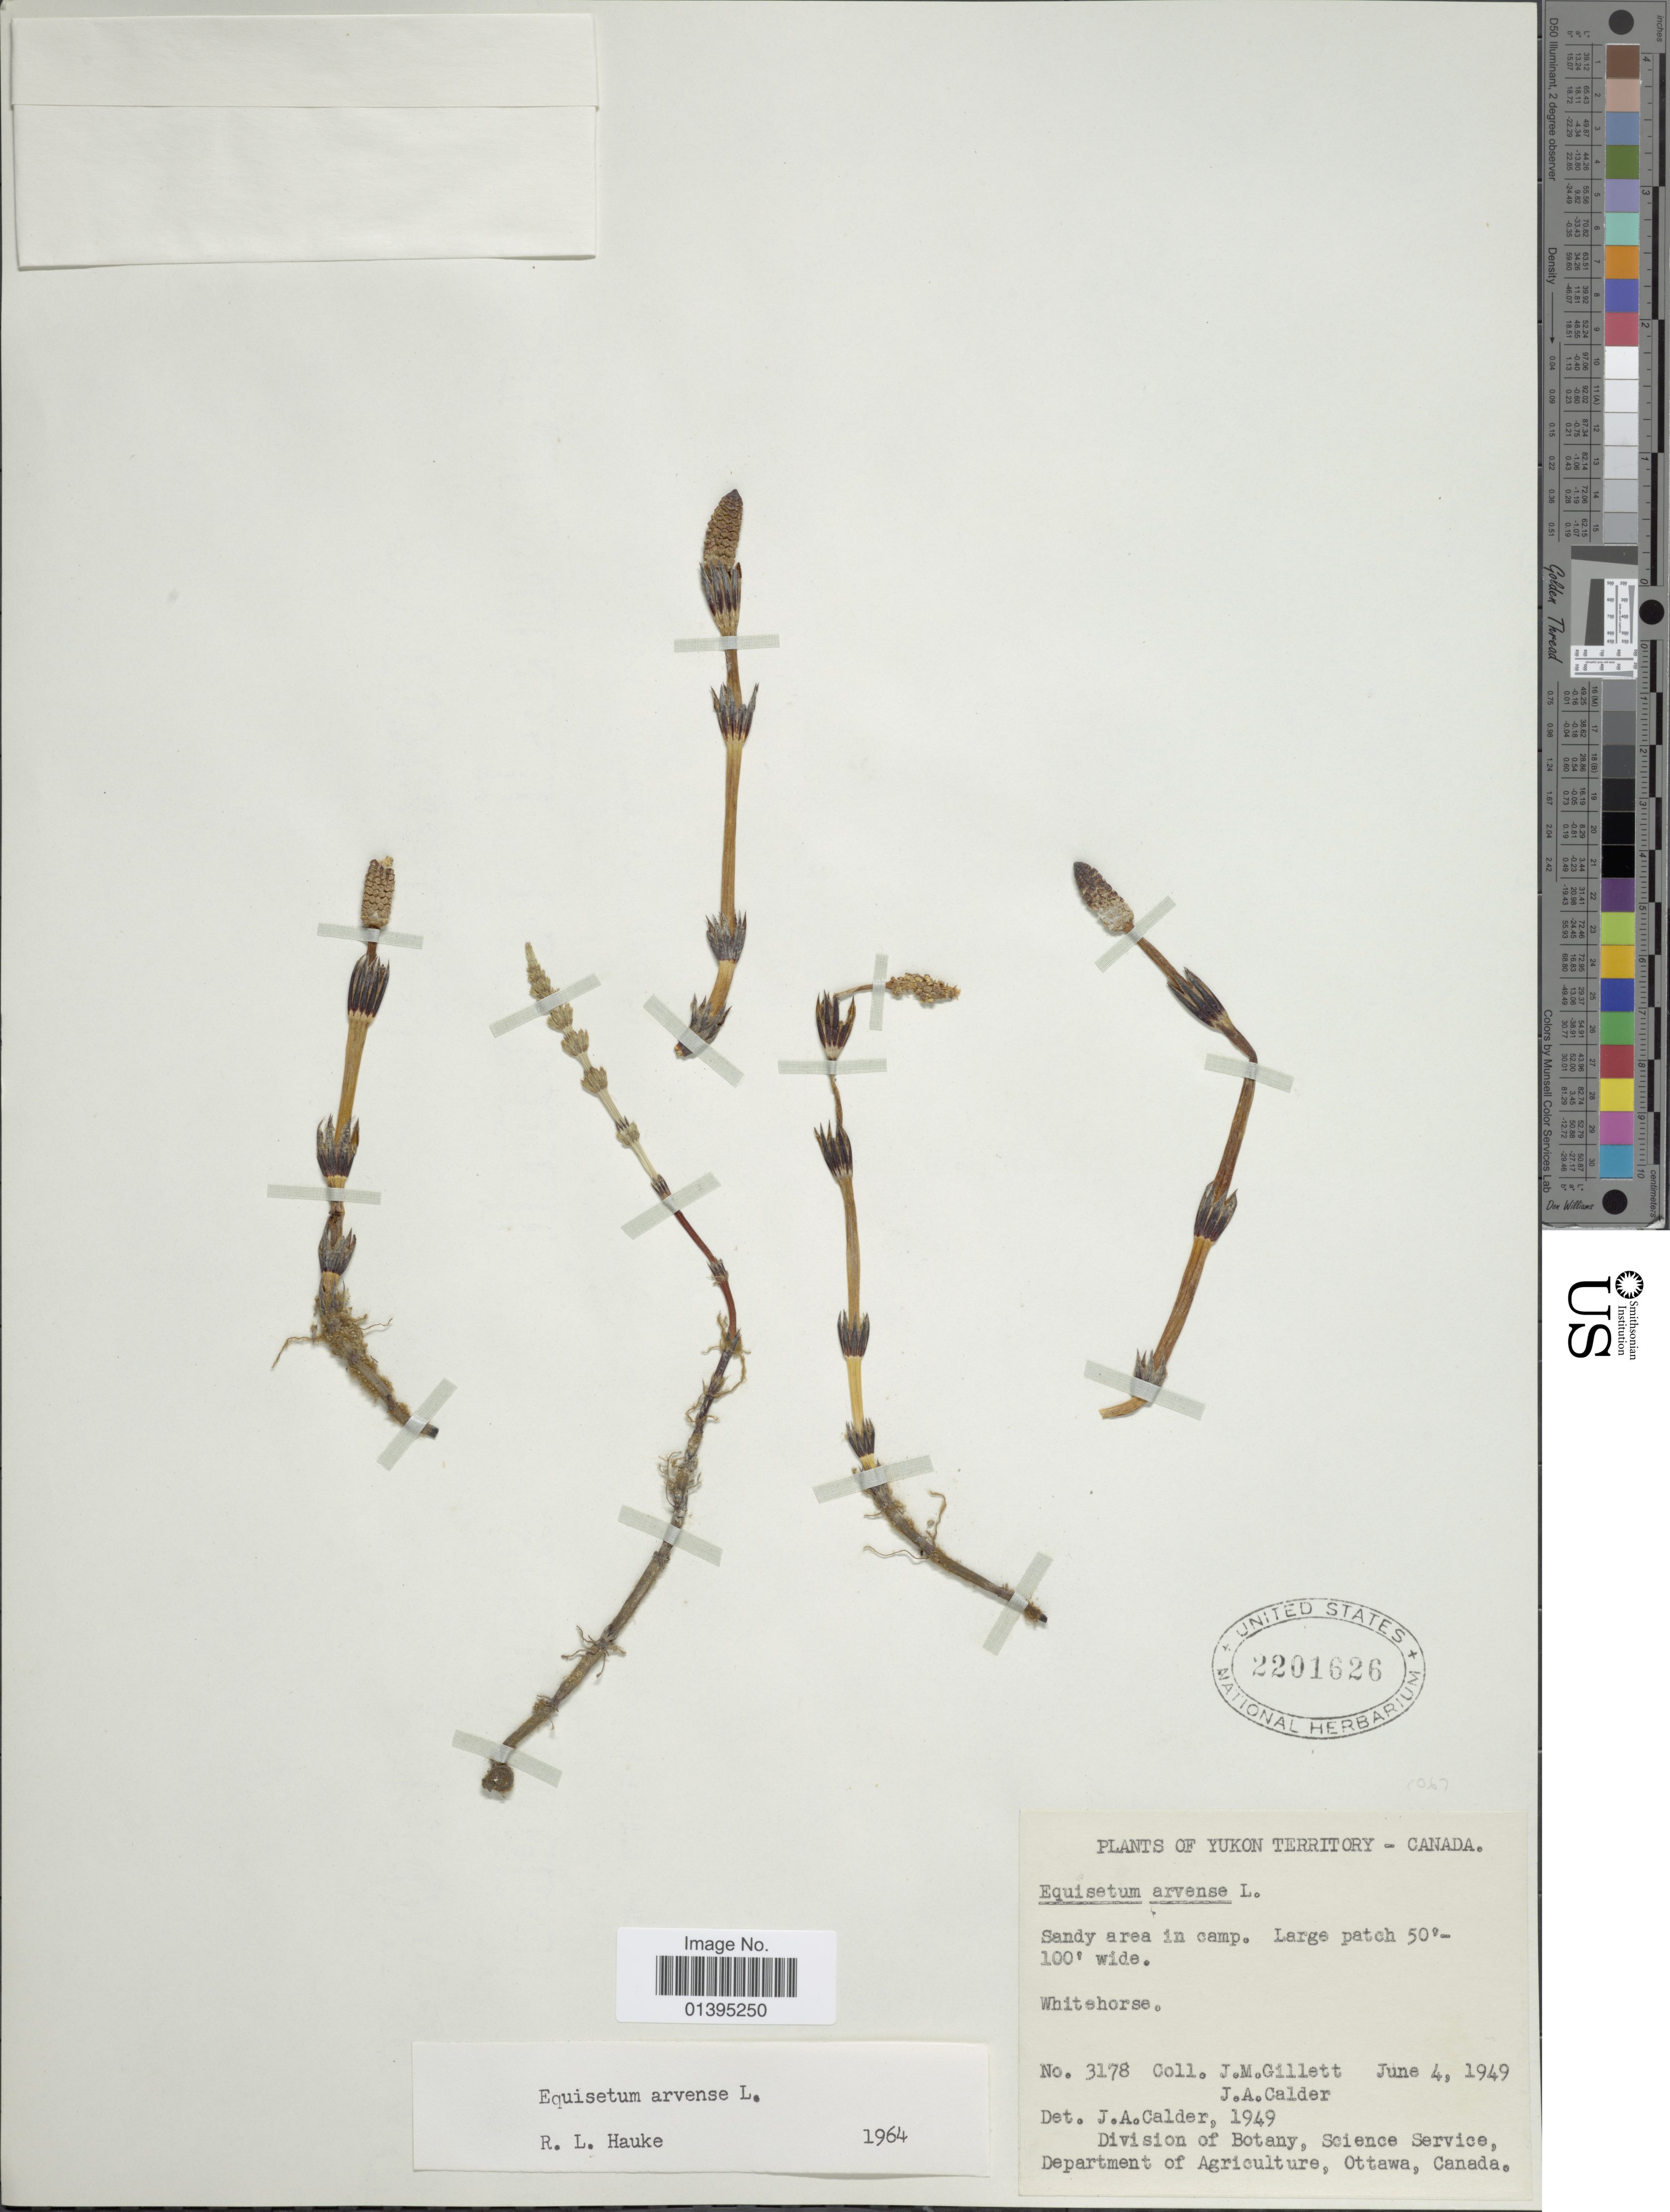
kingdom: Plantae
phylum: Tracheophyta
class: Polypodiopsida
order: Equisetales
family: Equisetaceae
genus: Equisetum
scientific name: Equisetum arvense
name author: L.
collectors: J. M. Gillett & J. A. Calder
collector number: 3178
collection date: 1949-06-04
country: Canada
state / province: Yukon Territory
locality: Whitehorse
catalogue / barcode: US 2201626